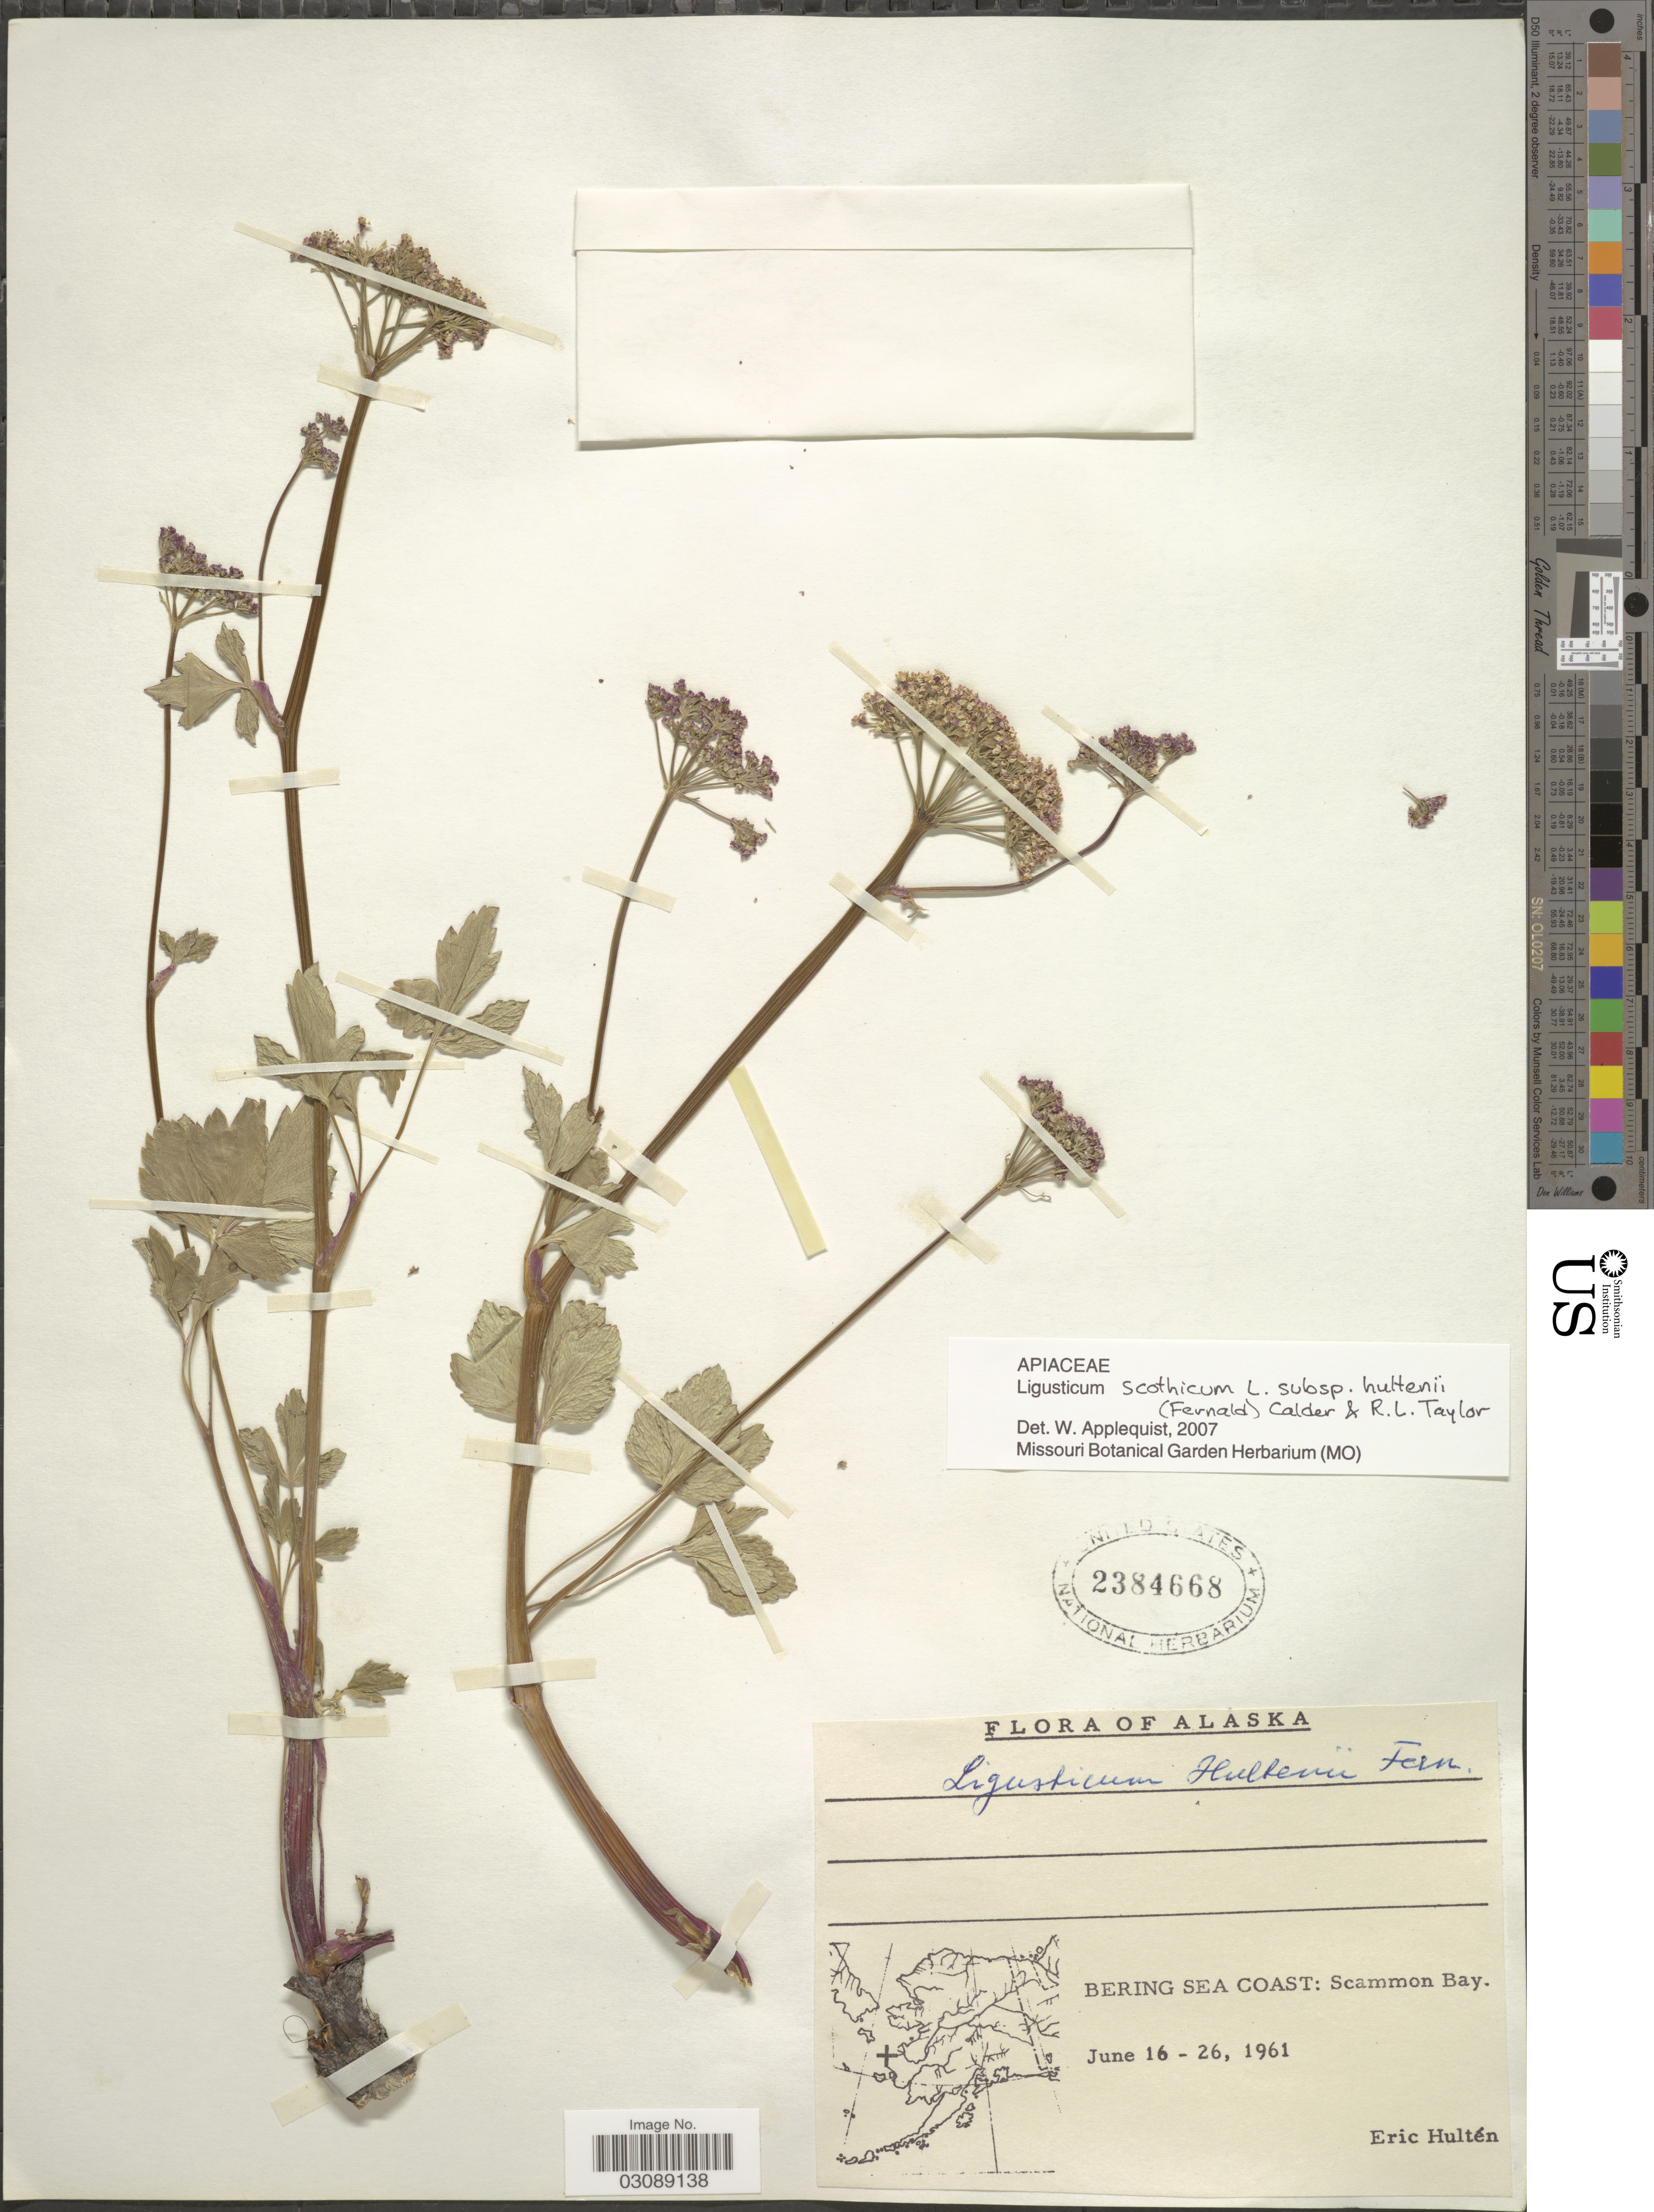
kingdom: Plantae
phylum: Tracheophyta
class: Magnoliopsida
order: Apiales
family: Apiaceae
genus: Ligusticum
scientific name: Ligusticum scoticum subsp. hultenii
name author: (Fernald) Calder & Roy L. Taylor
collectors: E. G. Hultén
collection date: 1961-06-16/1961-06-26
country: United States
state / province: Alaska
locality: Bering Sea Coast: Scammon Bay.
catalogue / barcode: US 2384668